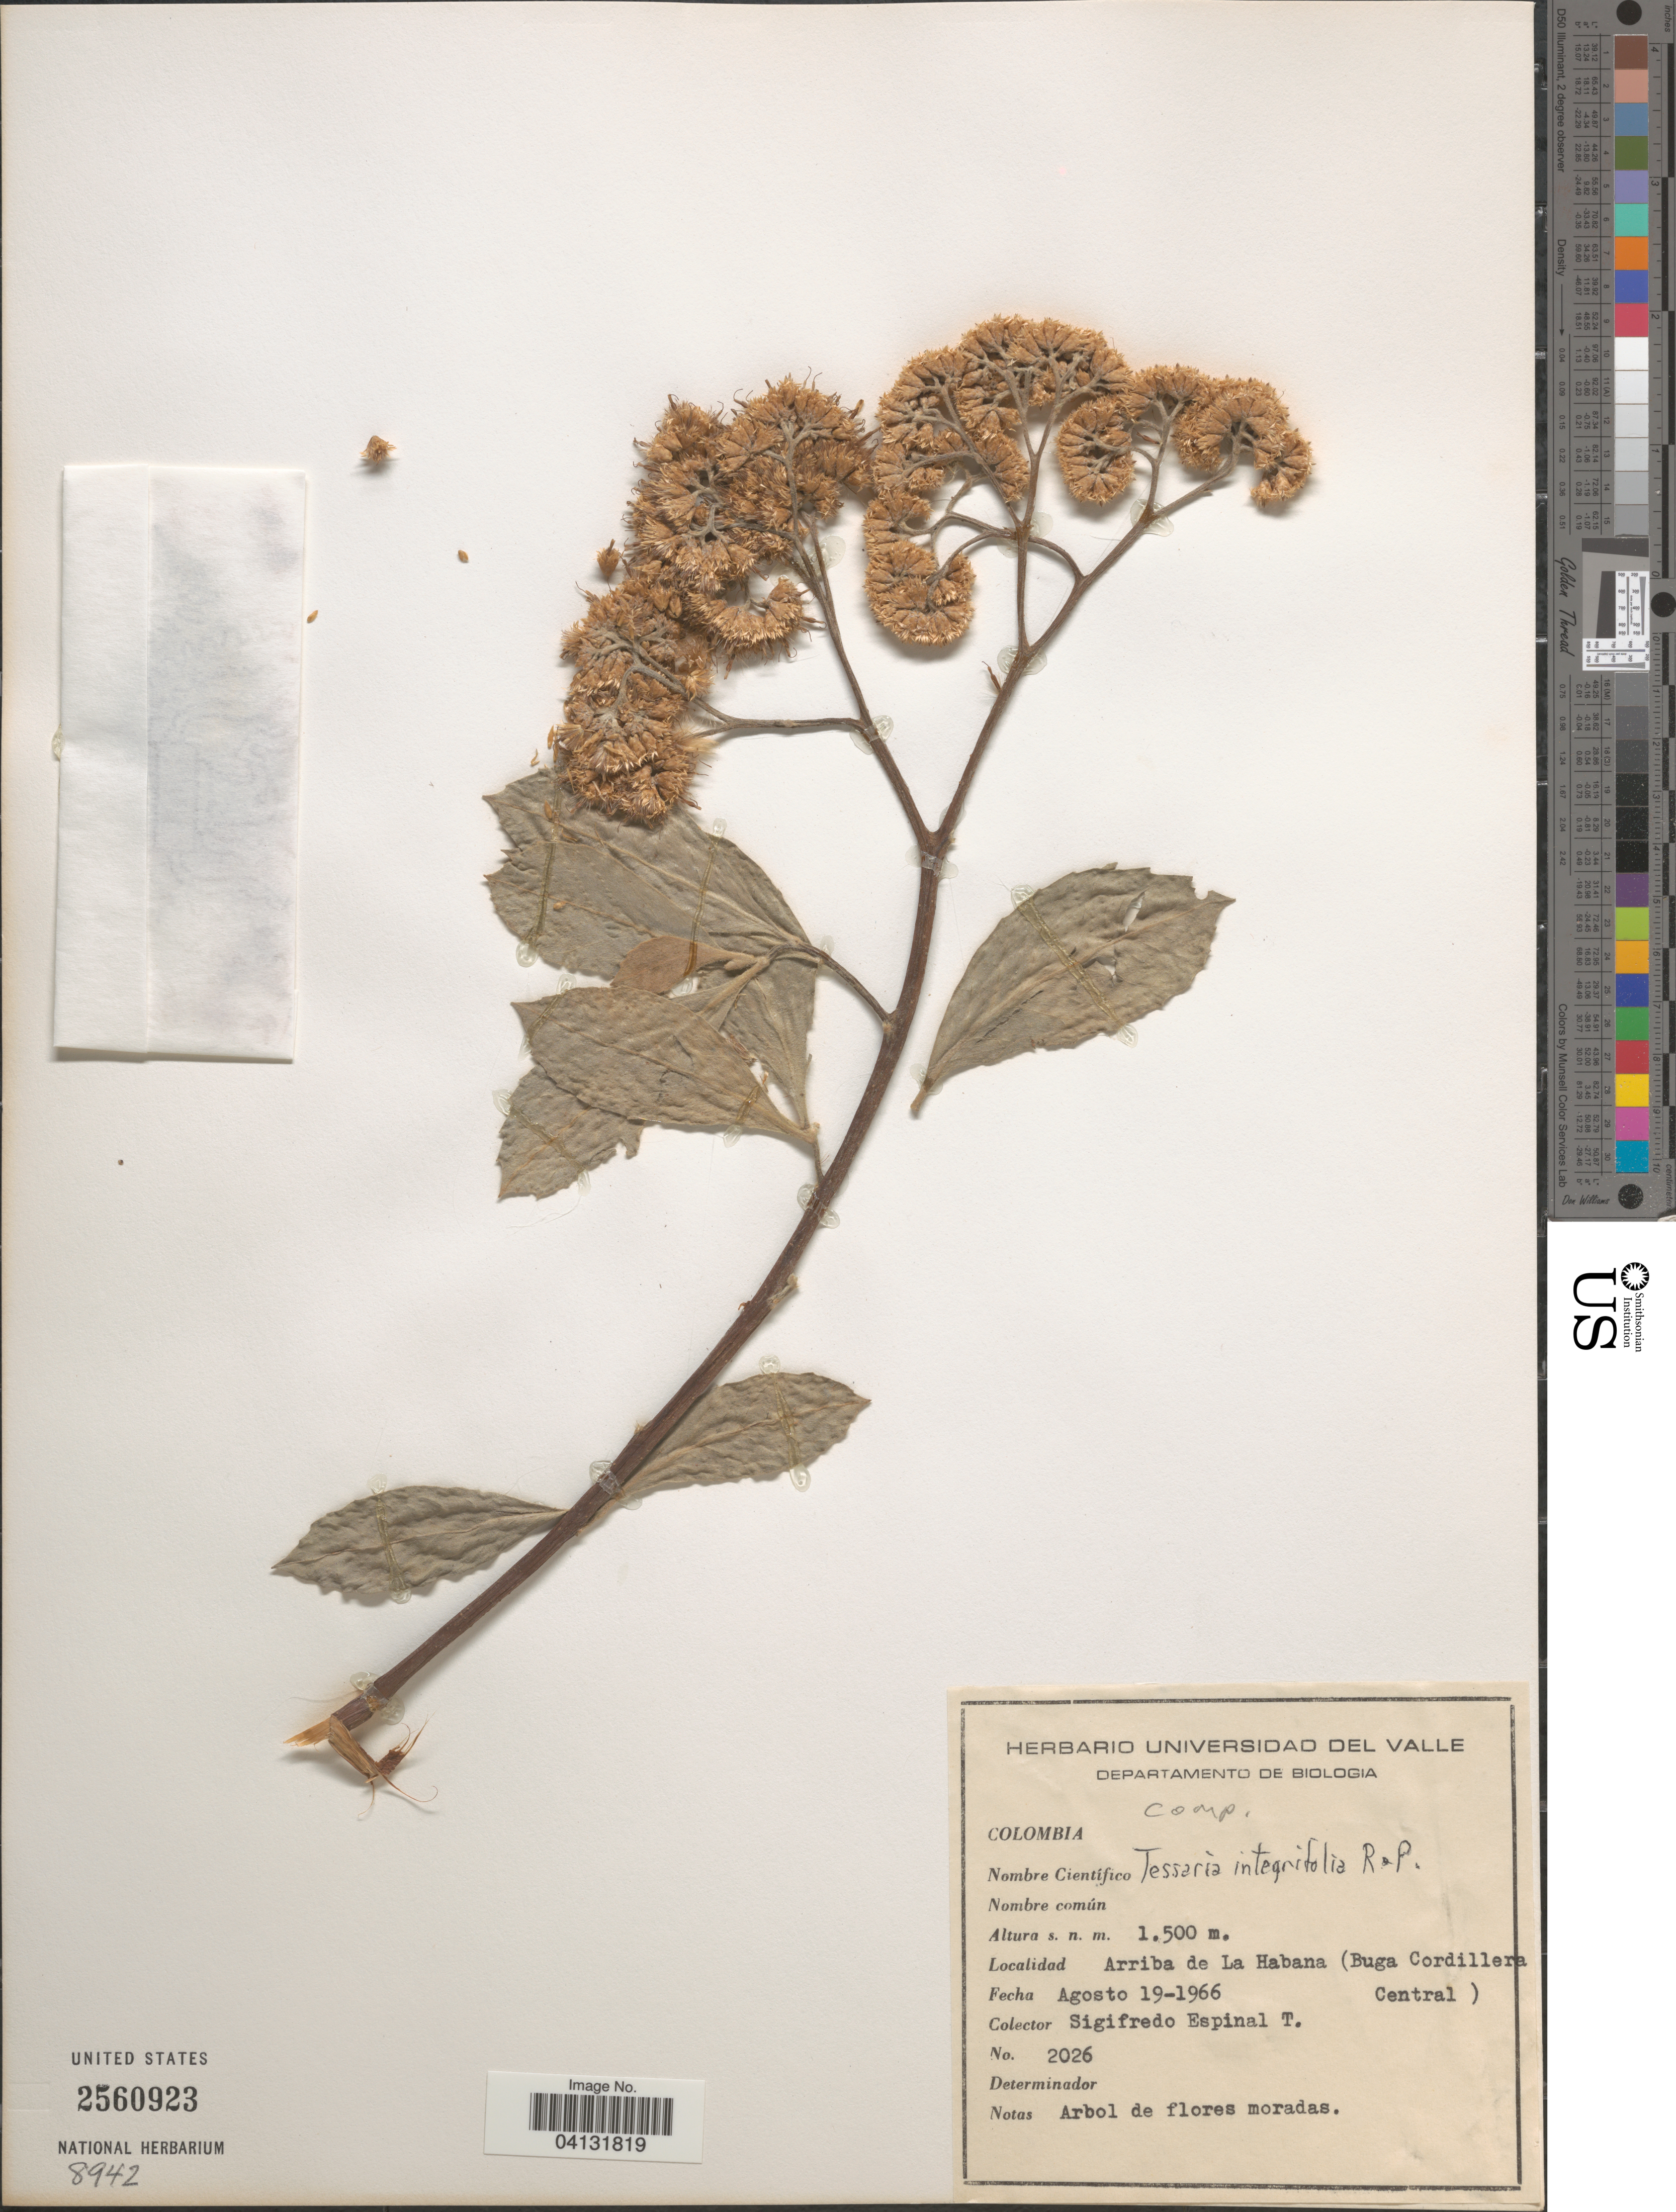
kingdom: Plantae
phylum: Tracheophyta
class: Magnoliopsida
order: Asterales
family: Asteraceae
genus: Tessaria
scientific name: Tessaria integrifolia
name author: Ruiz & Pav.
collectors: S. Espinal T.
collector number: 2026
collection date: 1966-08-19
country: Colombia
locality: Arriba de La Habana (Buga Cordillera Central).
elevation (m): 1500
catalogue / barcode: US 2560923